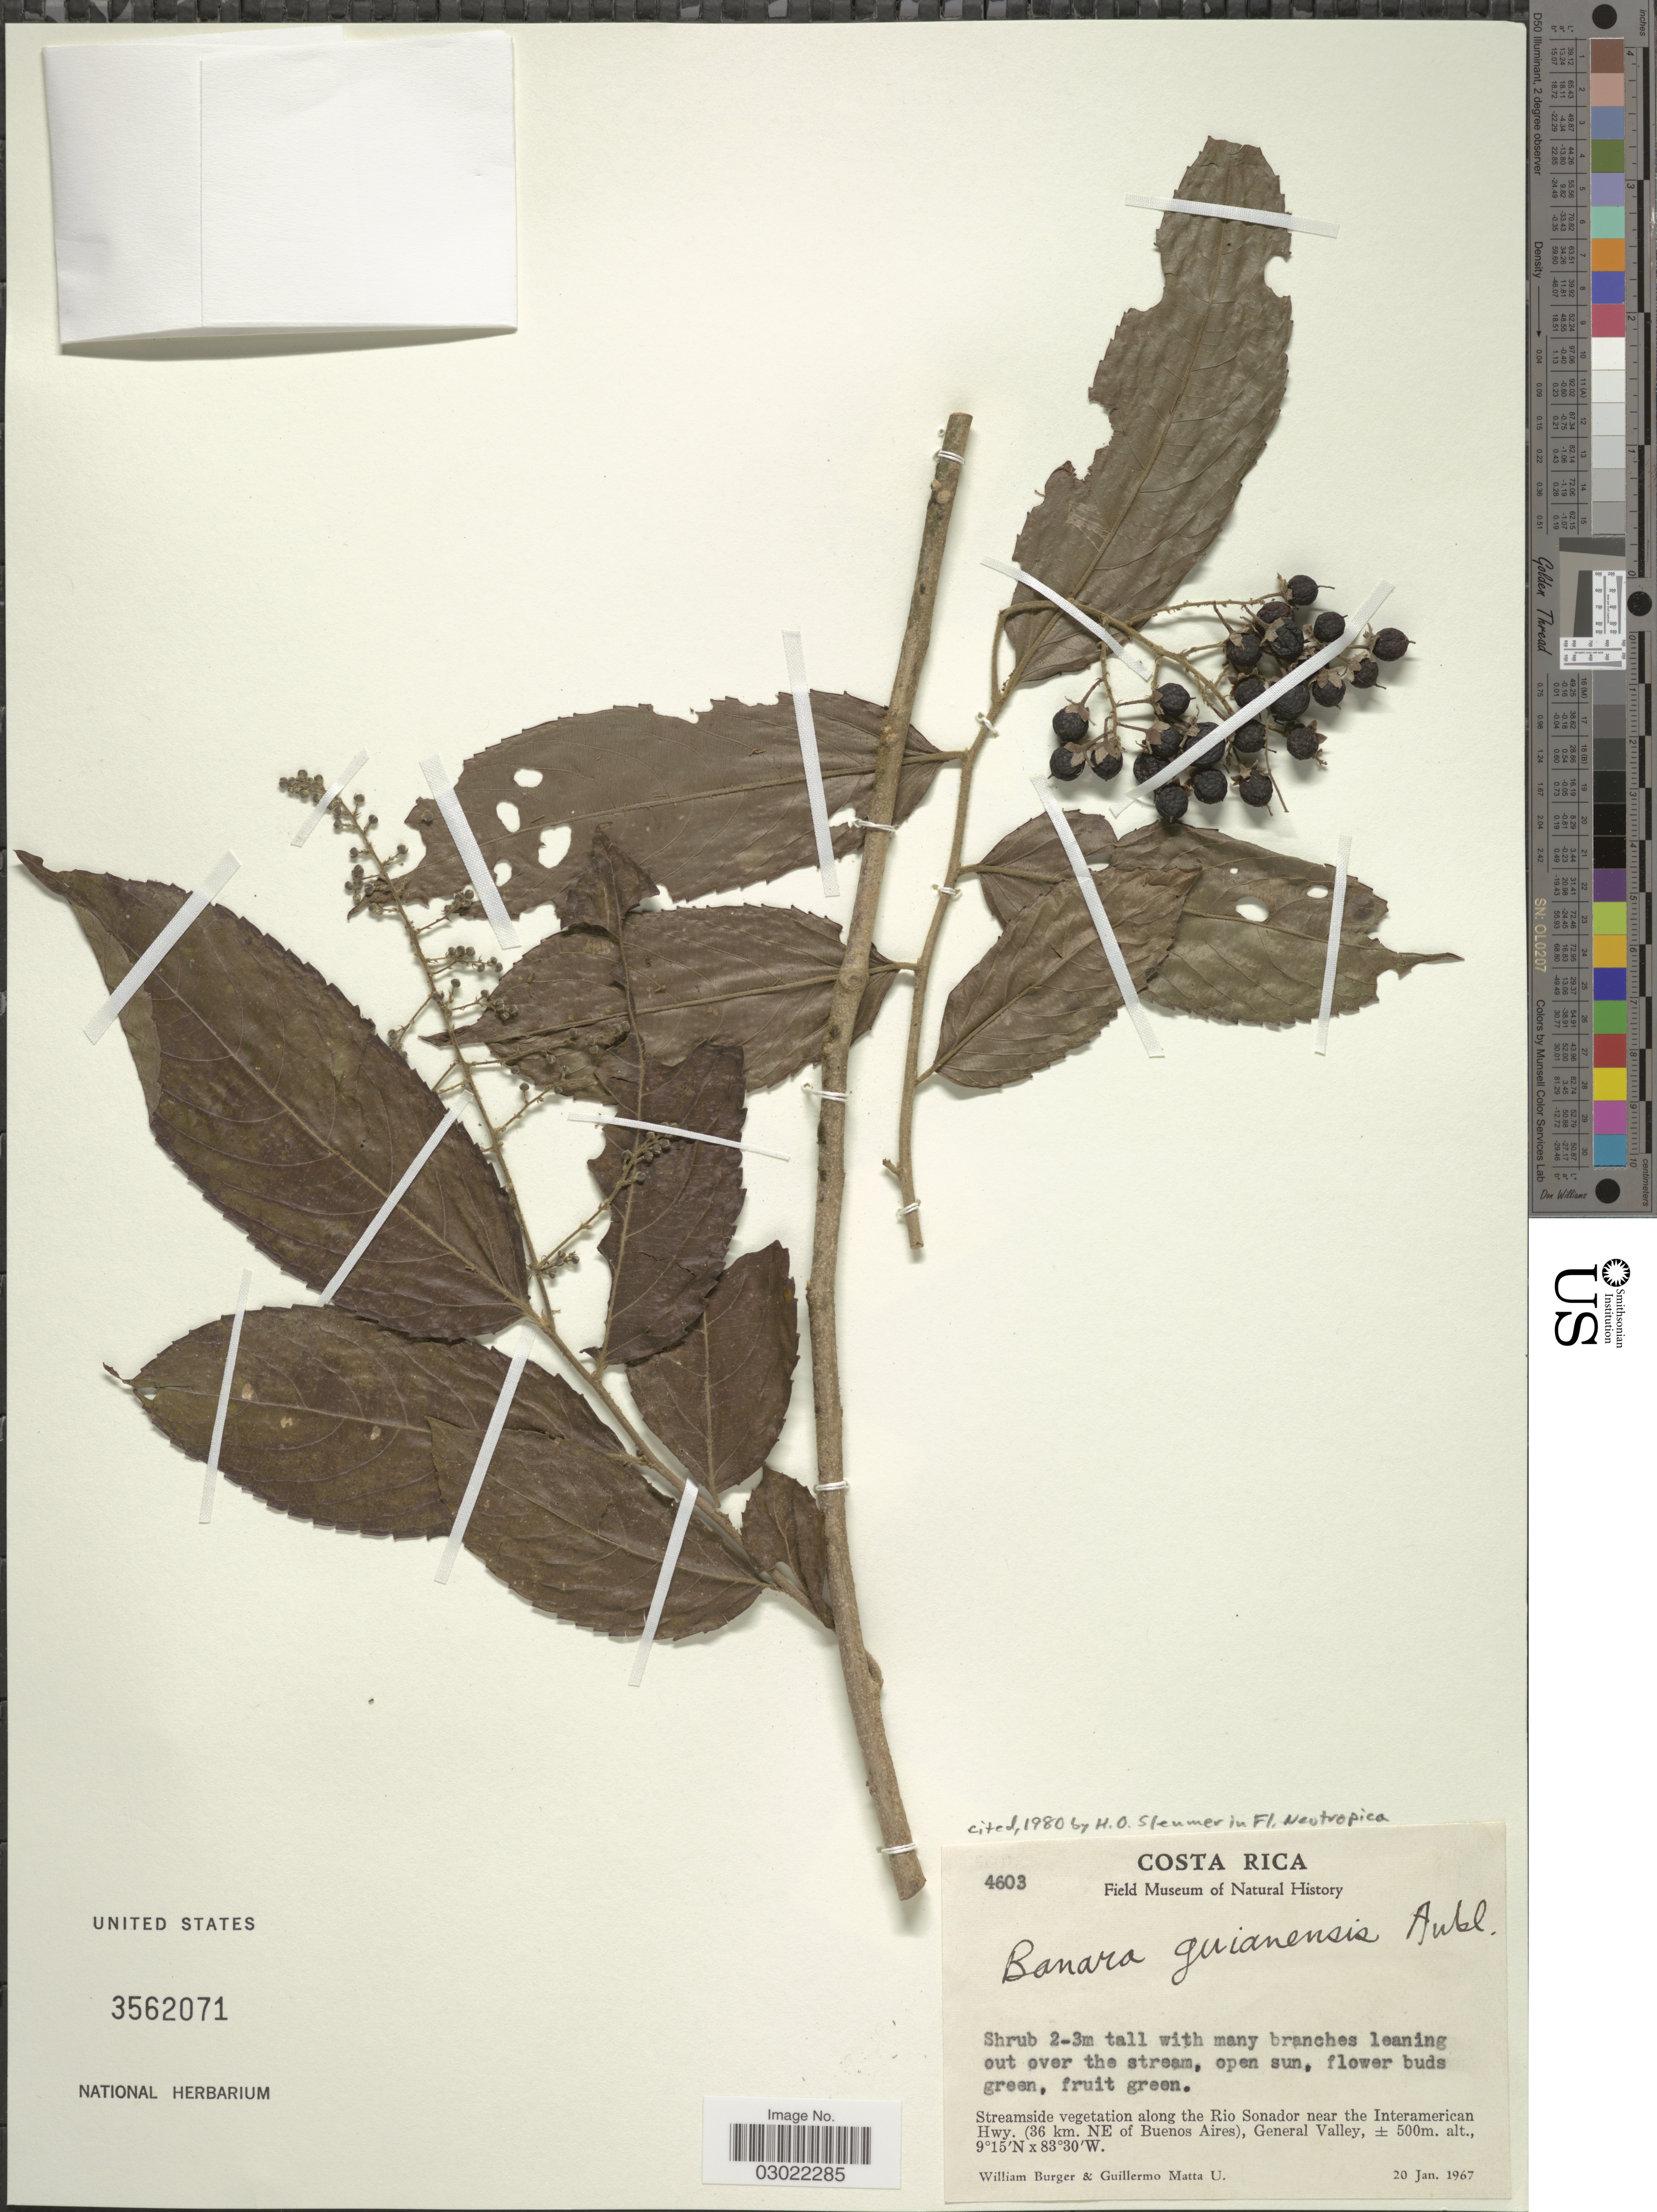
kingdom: Plantae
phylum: Tracheophyta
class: Magnoliopsida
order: Malpighiales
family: Salicaceae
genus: Banara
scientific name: Banara guianensis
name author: Aubl.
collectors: W. Burger & G. Matta U.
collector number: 4603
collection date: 1967-01-20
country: Costa Rica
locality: Streamside vegetation along the Rio Sonador near the Interamerican Hwy. (36 km. NE of Buenos Aires), General Valley.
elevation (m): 500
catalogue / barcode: US 3562071